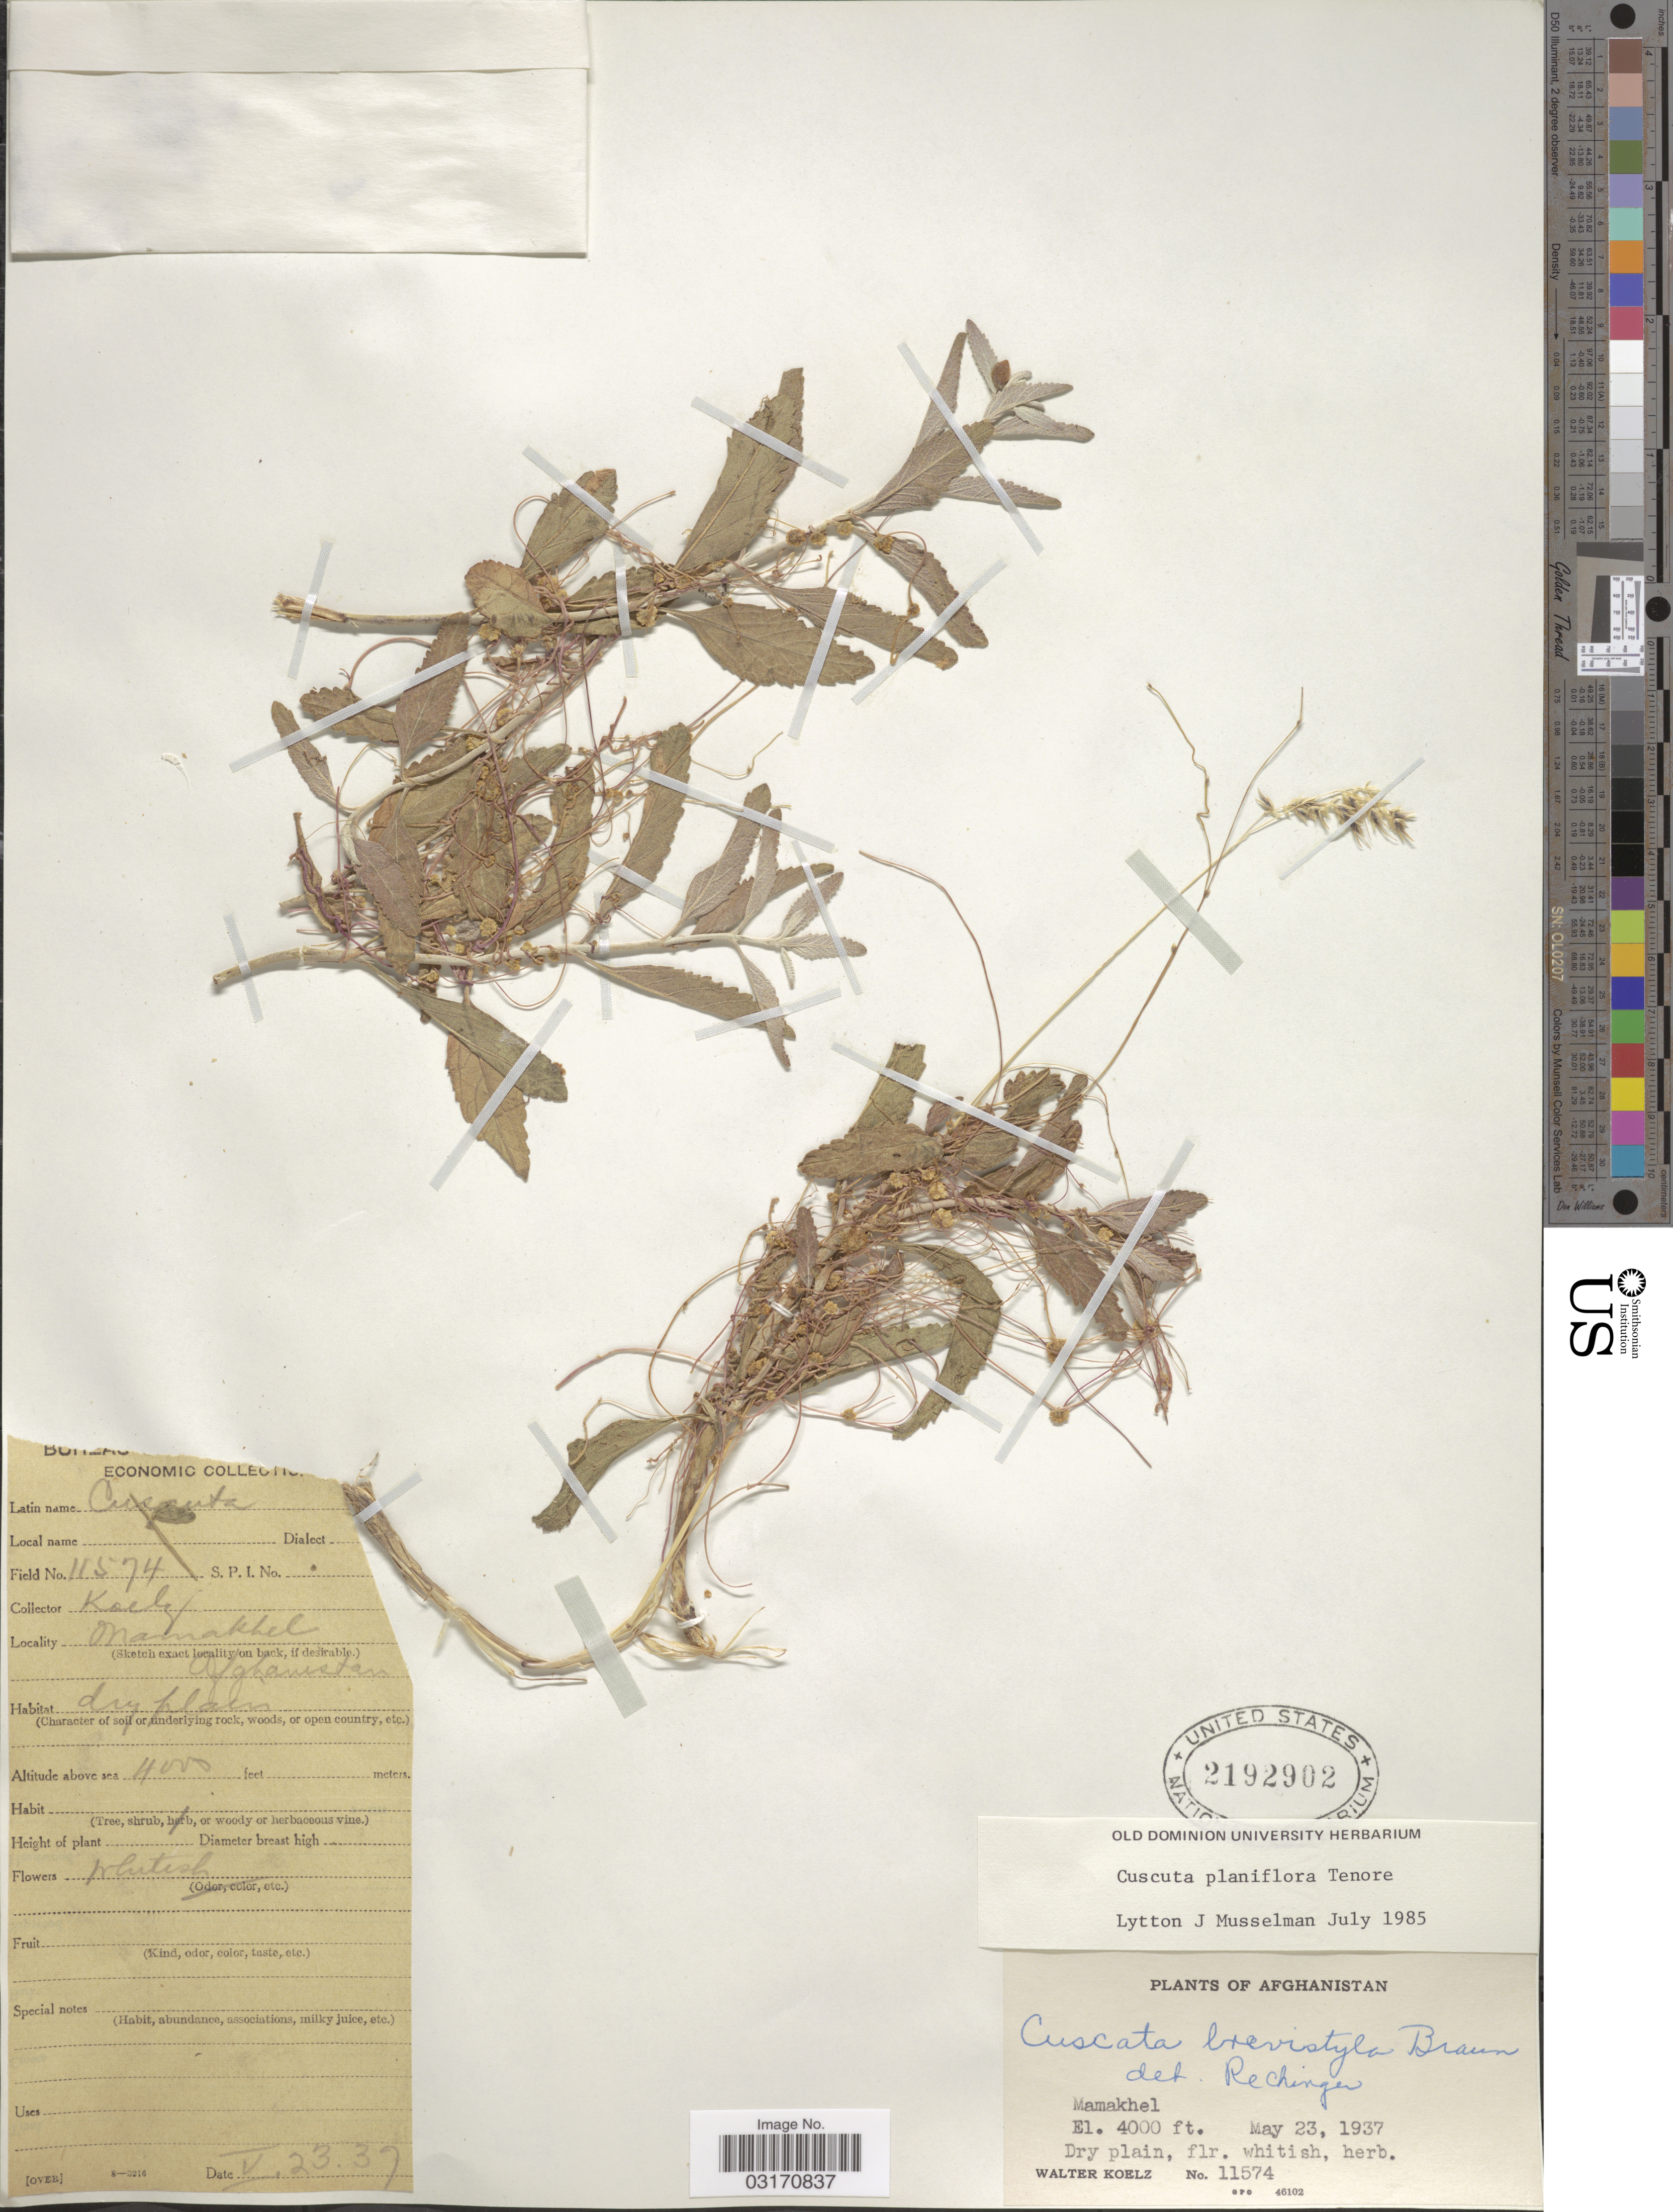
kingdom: Plantae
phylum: Tracheophyta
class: Magnoliopsida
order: Solanales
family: Convolvulaceae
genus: Cuscuta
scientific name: Cuscuta planiflora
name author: Ten.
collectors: W. N. Koelz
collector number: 11574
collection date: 1937-05-23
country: Afghanistan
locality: Mamakhel.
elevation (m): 1219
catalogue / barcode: US 2192902